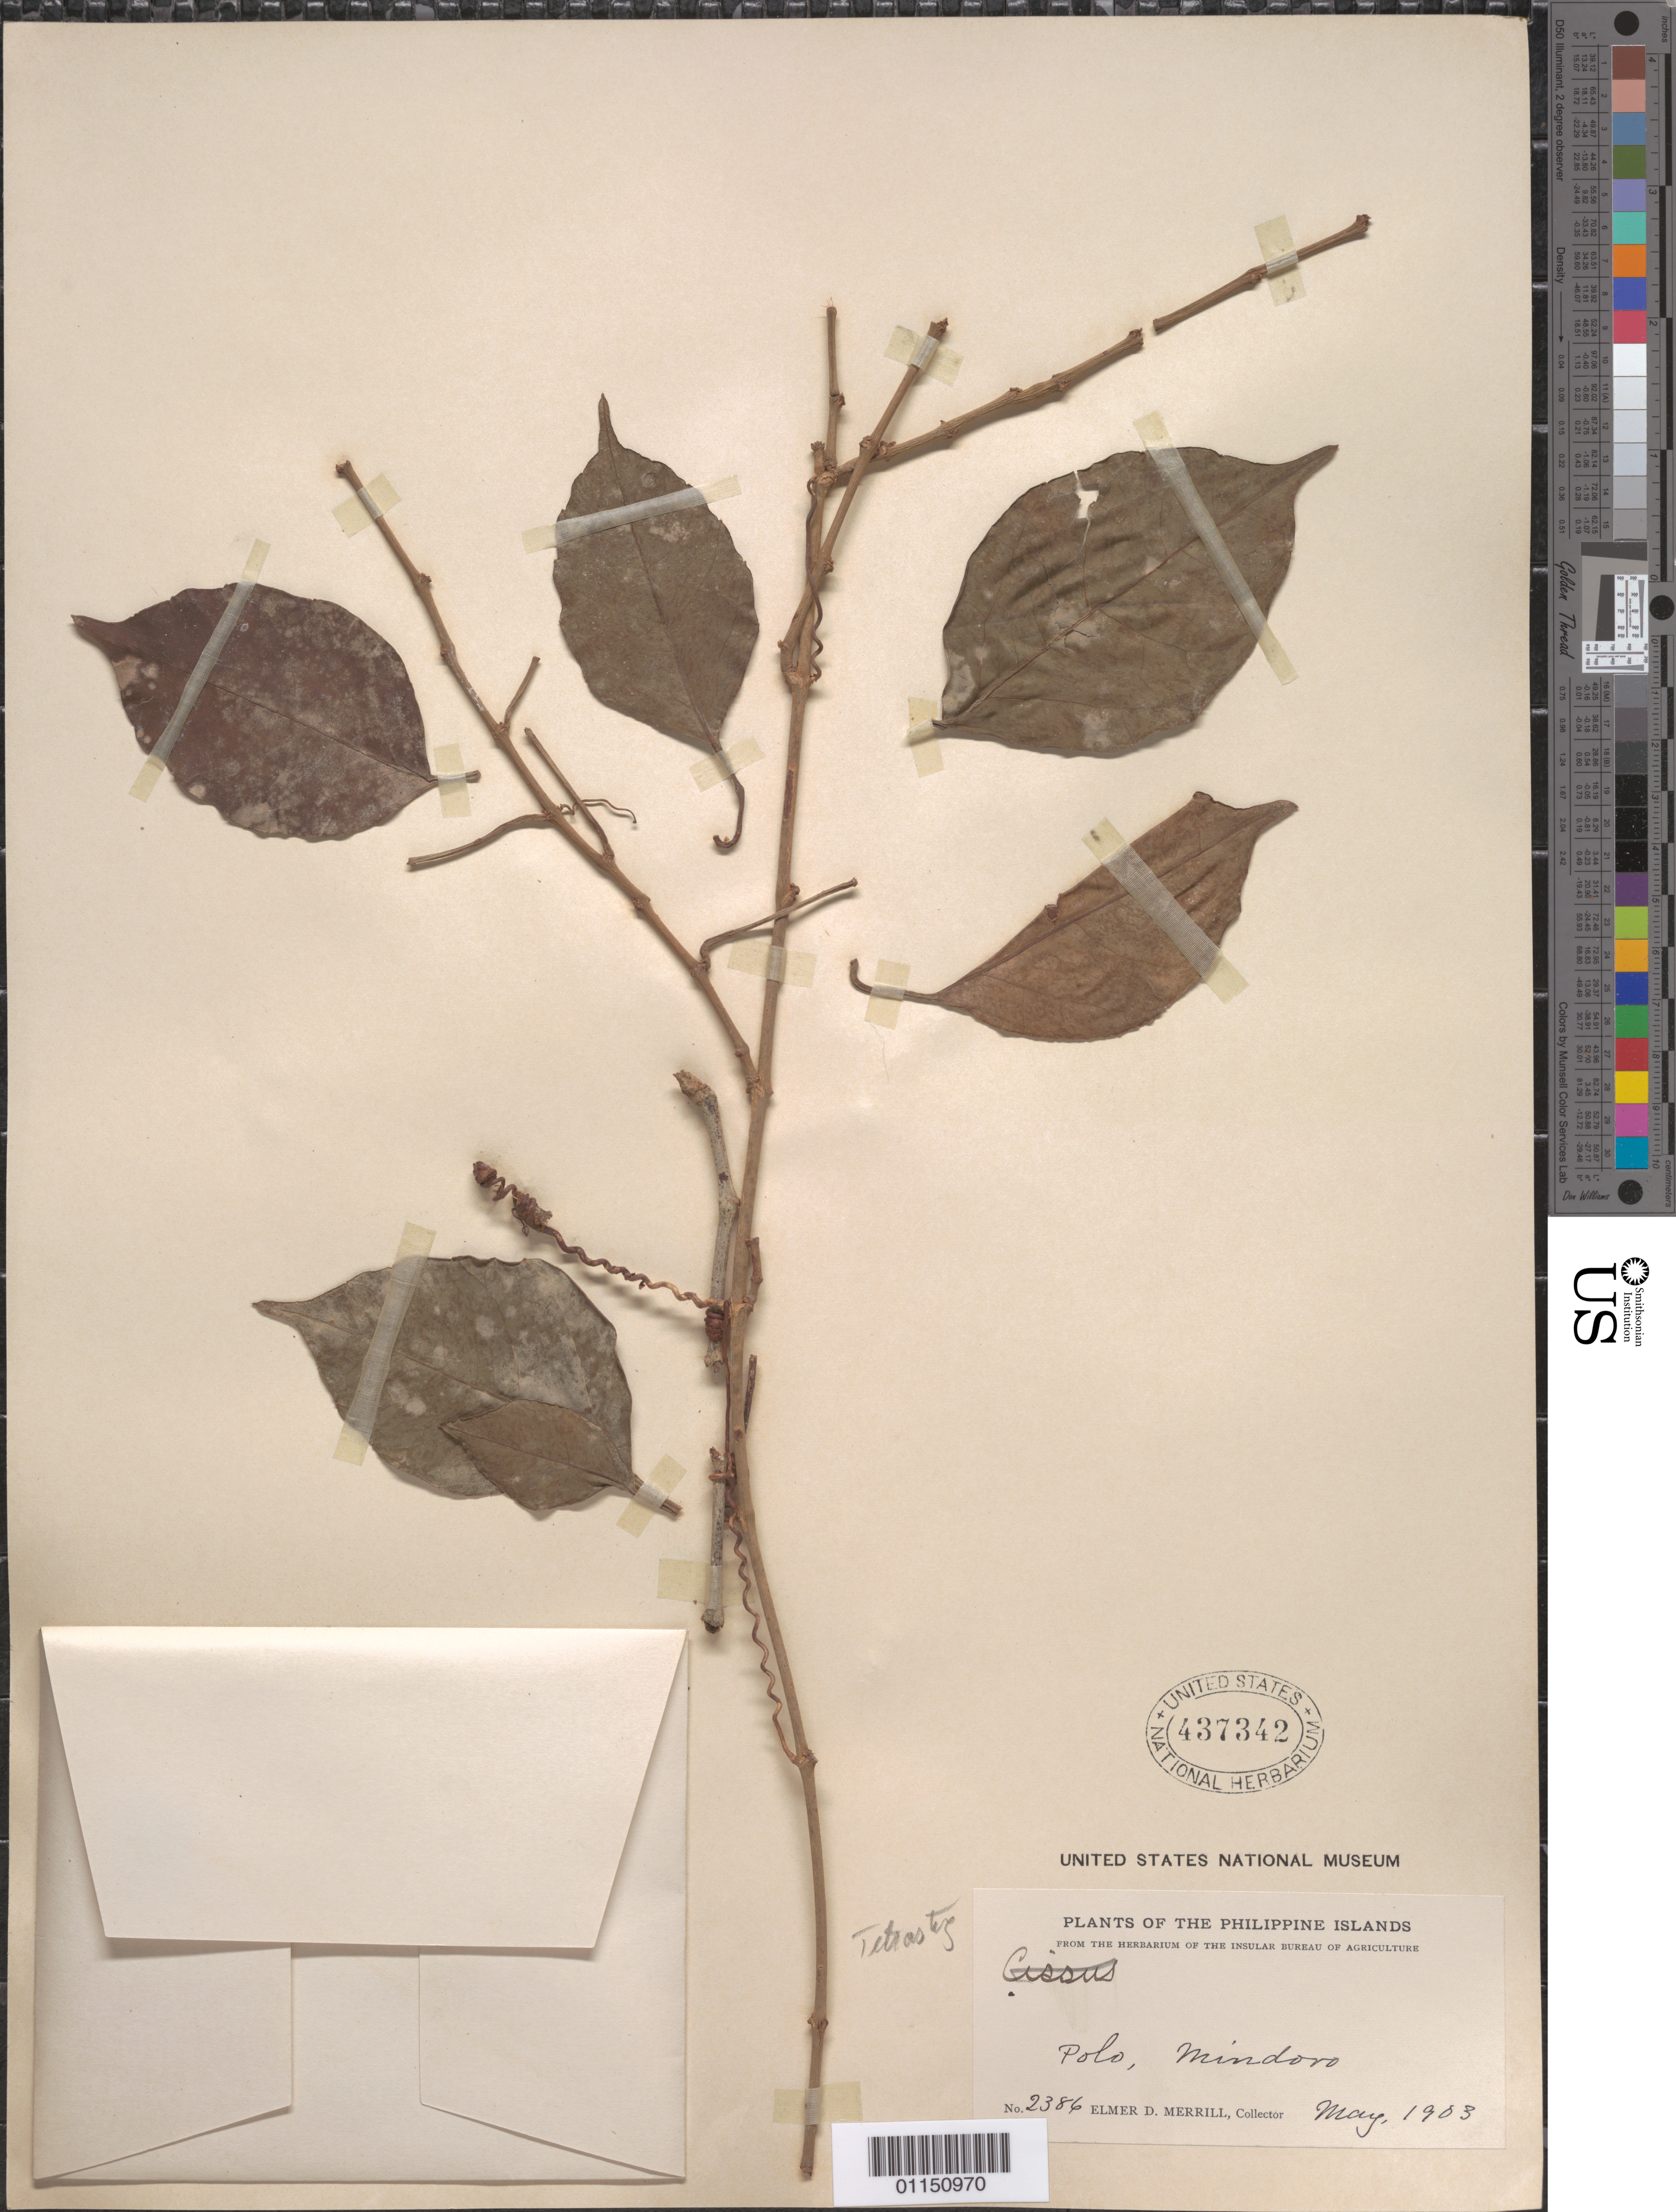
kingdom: Plantae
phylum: Tracheophyta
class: Magnoliopsida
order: Vitales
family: Vitaceae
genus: Tetrastigma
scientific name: Tetrastigma sp.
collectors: E. D. Merrill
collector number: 2386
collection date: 1903-05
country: Philippines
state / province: Mimaropa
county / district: Mindoro Oriental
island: Mindoro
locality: Polo.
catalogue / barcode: US 437342